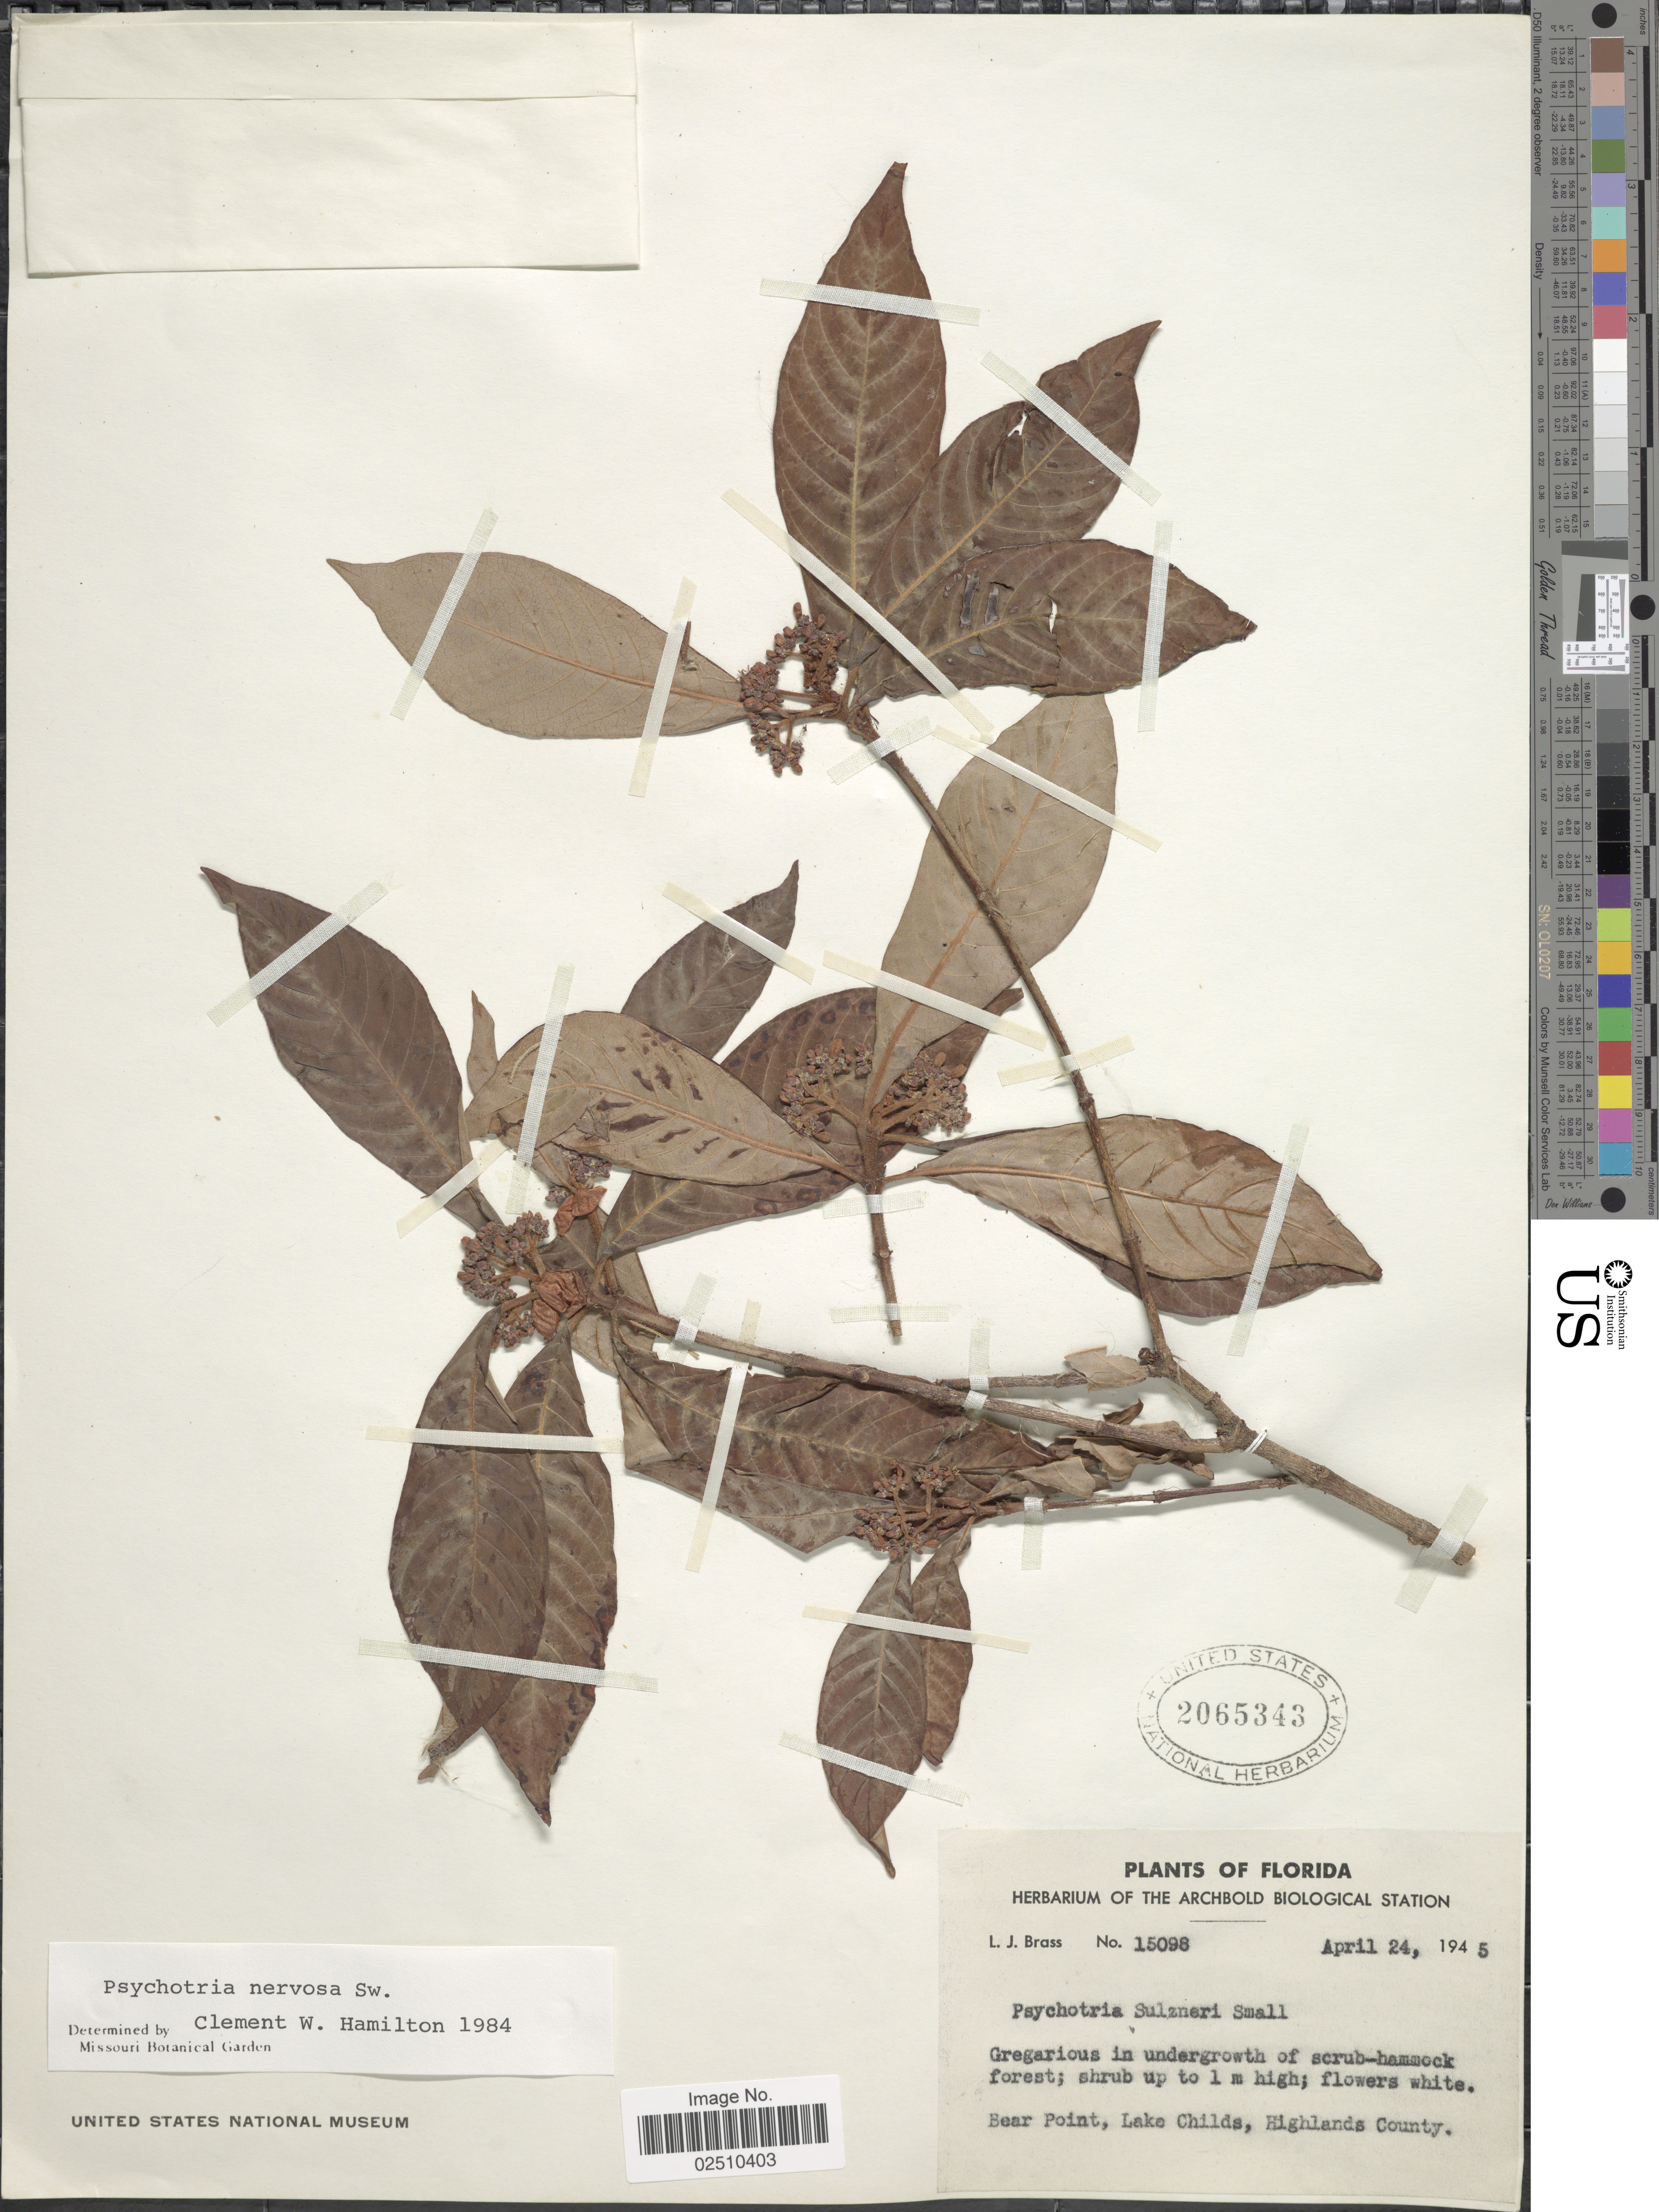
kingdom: Plantae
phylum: Tracheophyta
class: Magnoliopsida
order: Gentianales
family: Rubiaceae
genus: Psychotria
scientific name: Psychotria nervosa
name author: Sw.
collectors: L. J. Brass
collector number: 15098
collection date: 1945-04-24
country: United States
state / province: Florida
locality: Bear Point, Lake Childs, Highlands County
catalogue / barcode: US 2065343